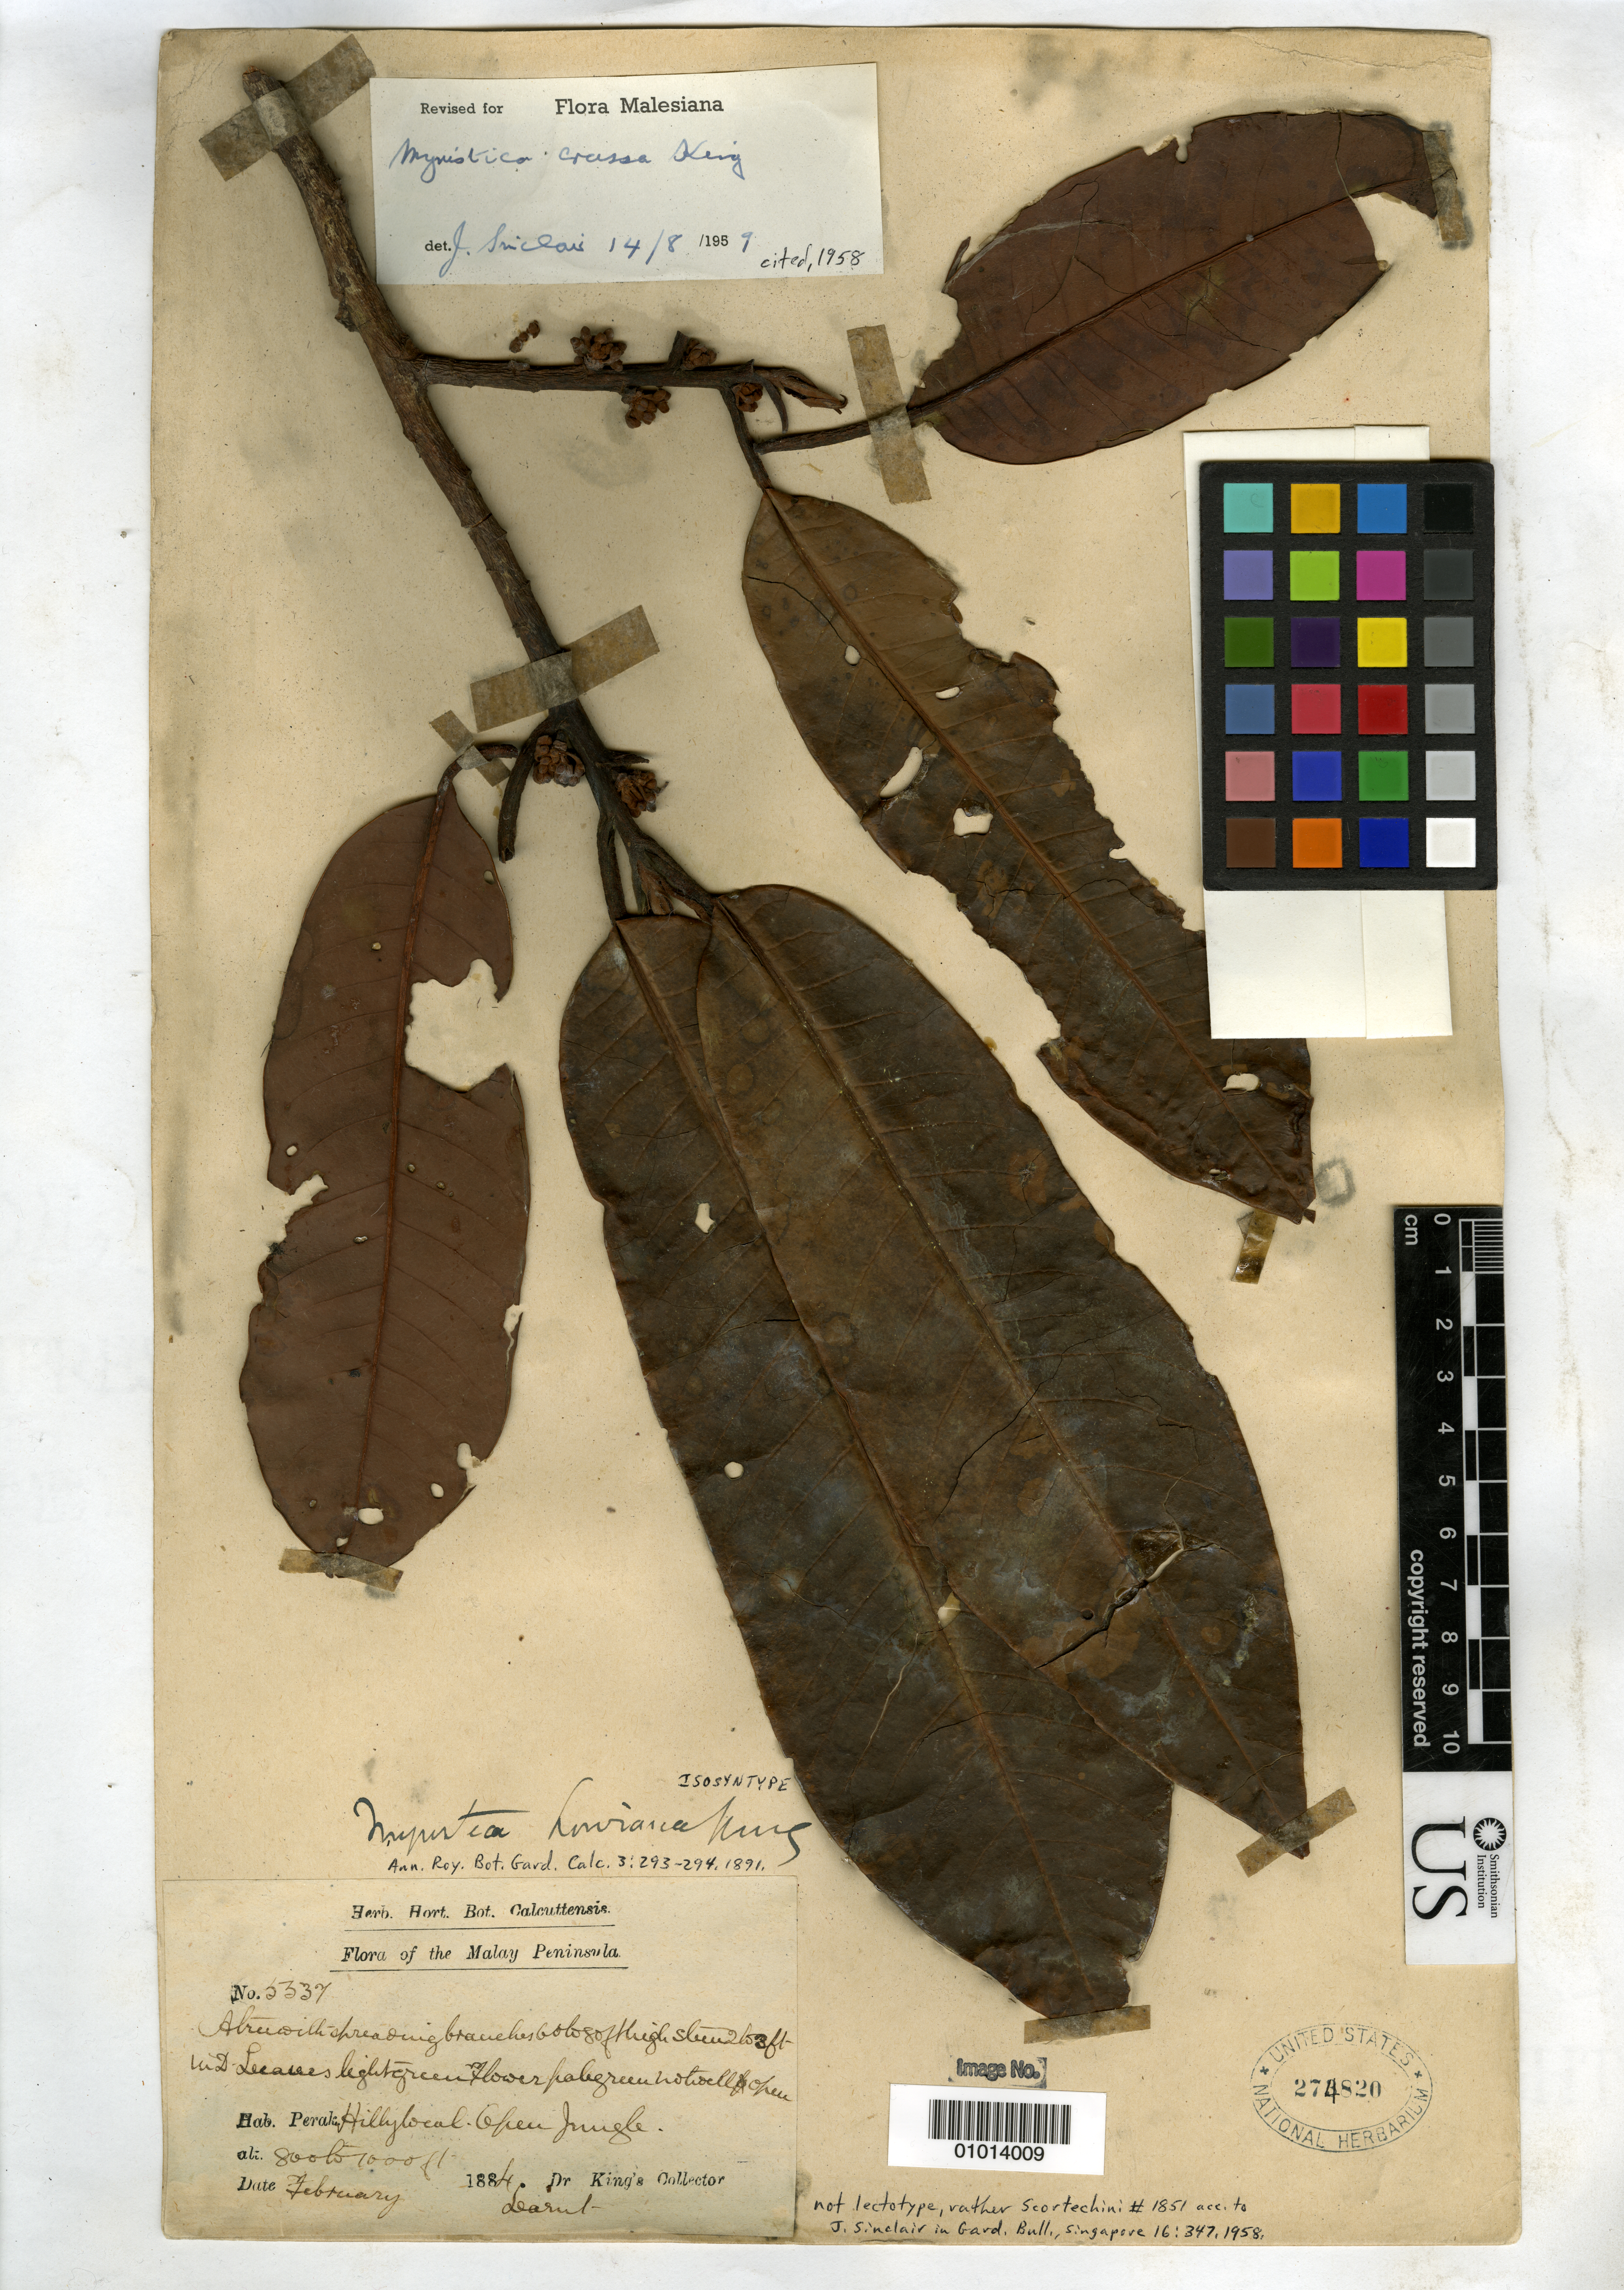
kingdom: Plantae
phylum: Tracheophyta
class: Magnoliopsida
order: Magnoliales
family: Myristicaceae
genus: Myristica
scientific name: Myristica lowiana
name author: King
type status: Isosyntype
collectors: Dr. King's collector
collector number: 5537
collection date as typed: Feb 1884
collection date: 1884-02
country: Malaysia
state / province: Perak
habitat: Hilly local, open jungle.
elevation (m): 244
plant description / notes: Syntype excluded by Sinclair (1958, Gard. Bull. Singapore 16: 347) as different taxon from [lecto]type (Scortechini 1851).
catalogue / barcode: US 274820